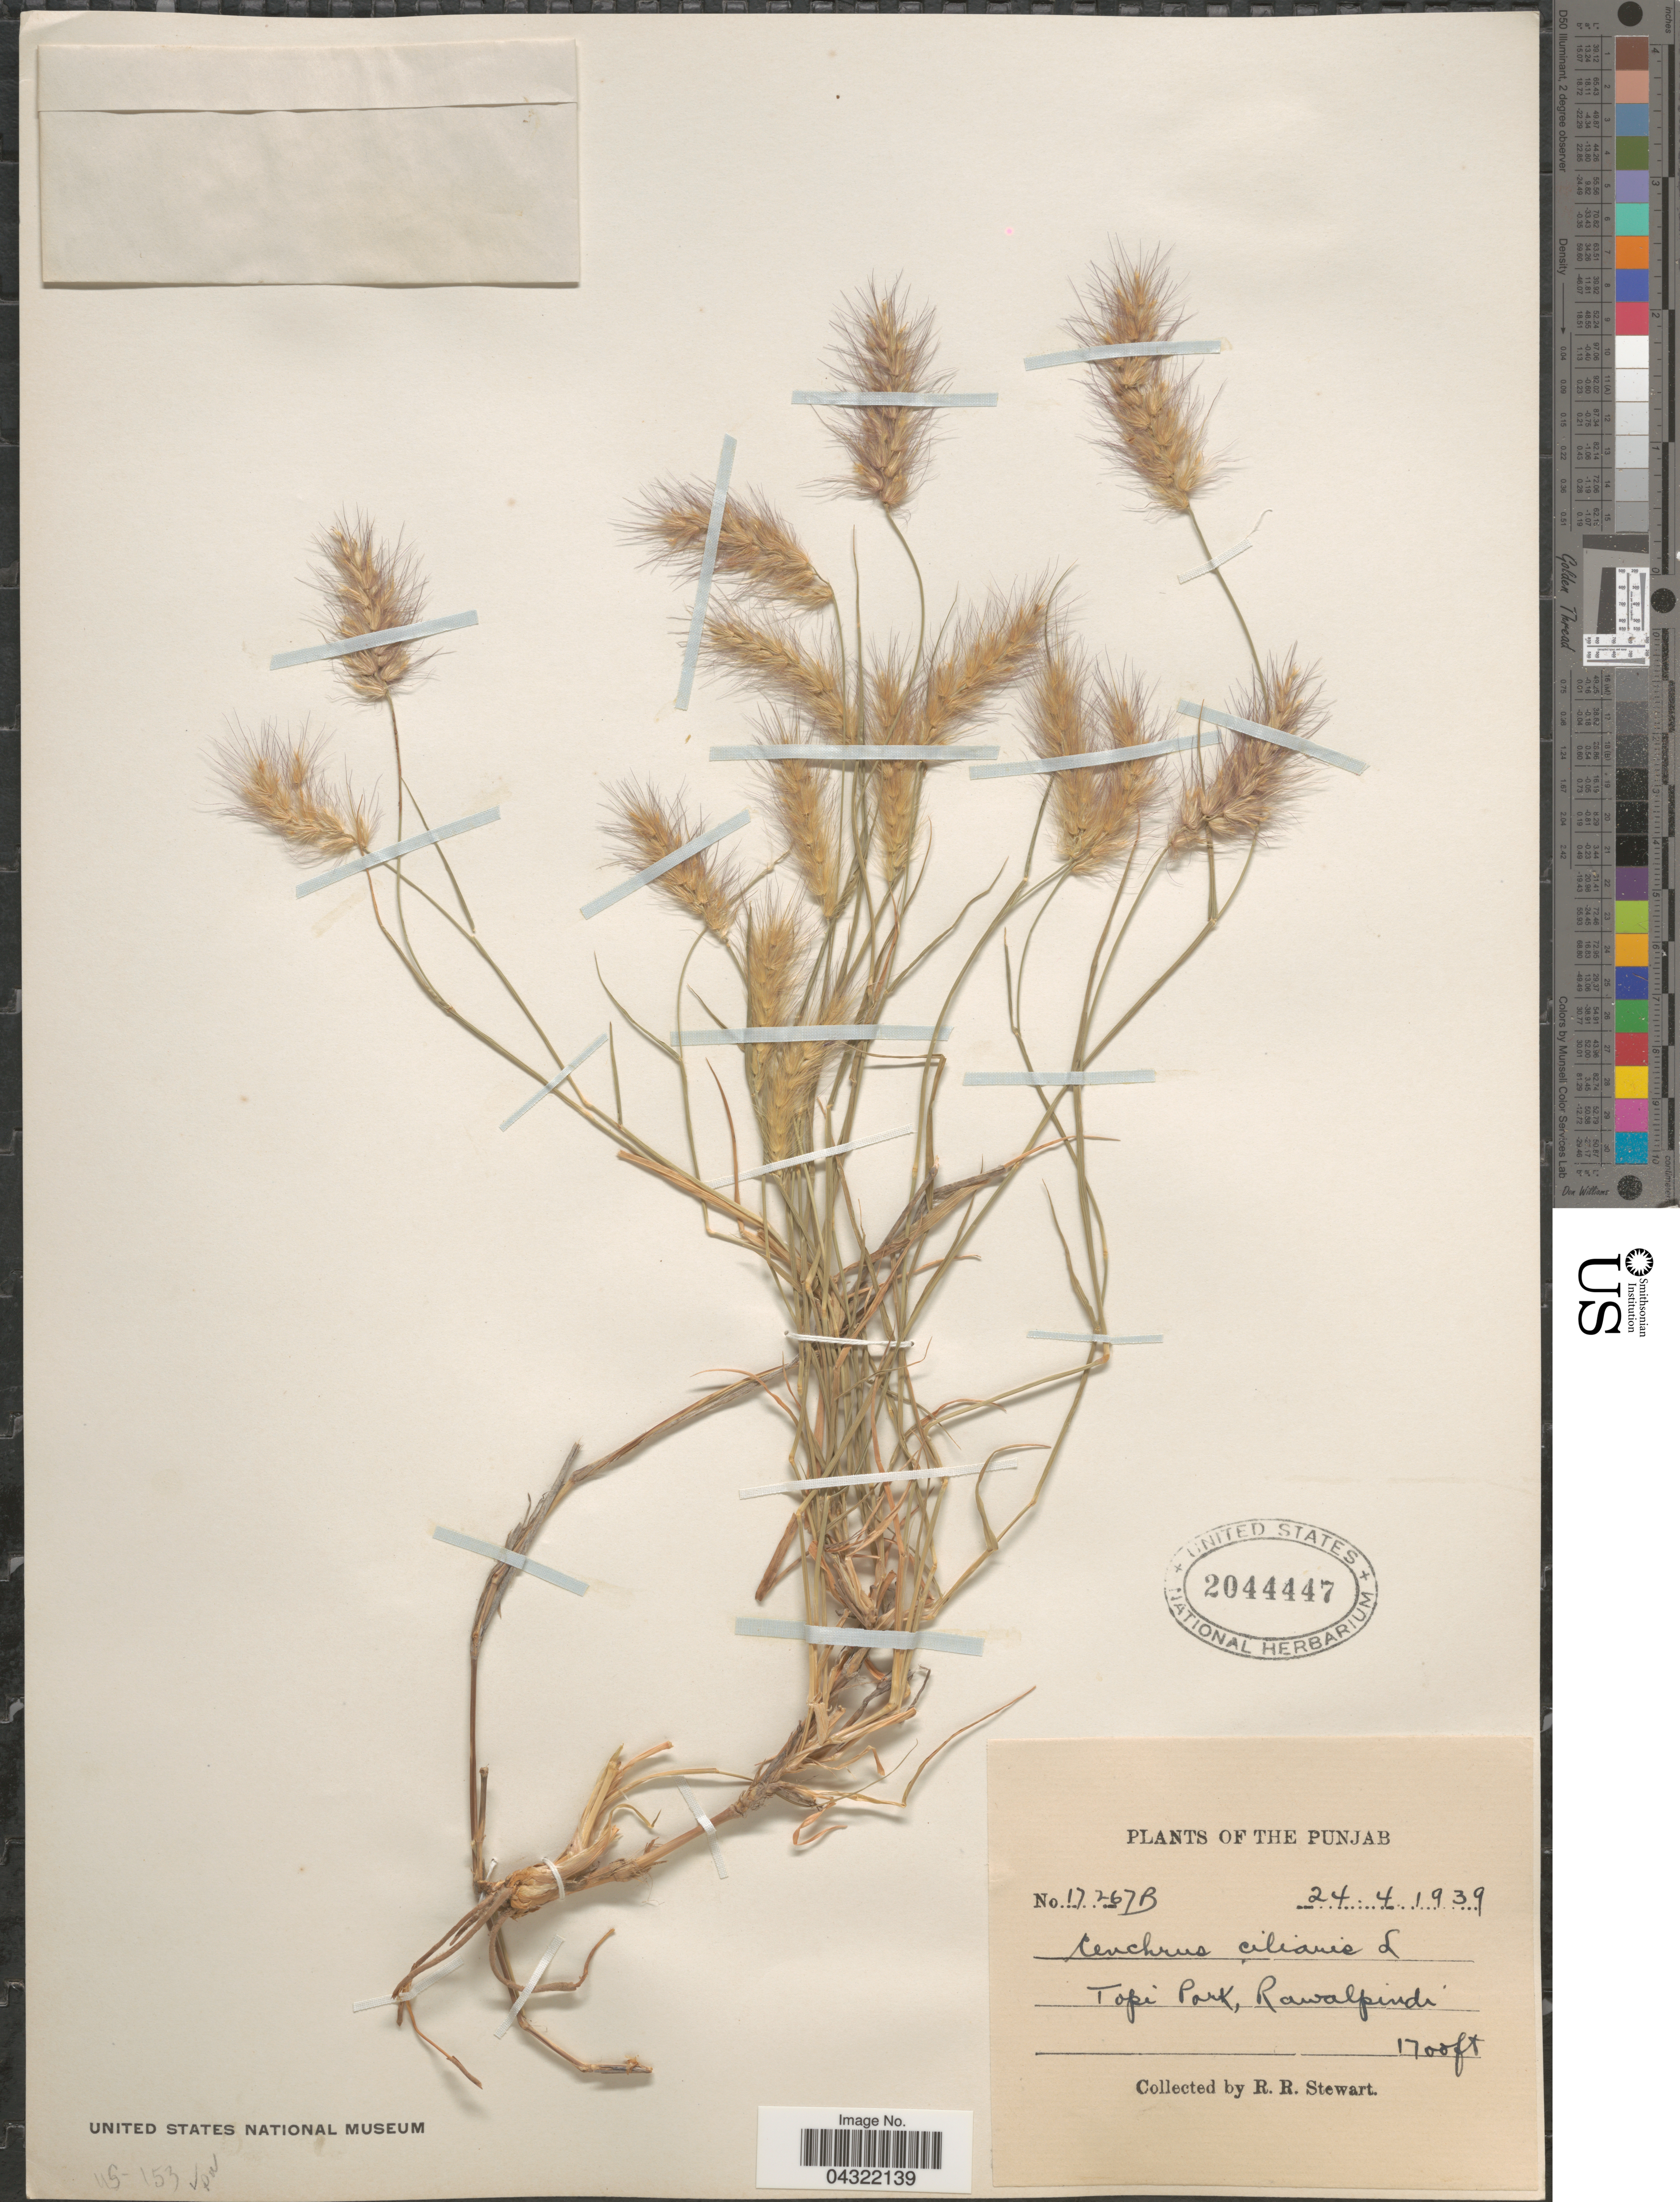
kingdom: Plantae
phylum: Tracheophyta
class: Liliopsida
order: Poales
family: Poaceae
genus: Cenchrus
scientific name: Cenchrus ciliaris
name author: L.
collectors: R. Stewart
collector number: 17267B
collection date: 1939-04-24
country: Pakistan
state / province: Punjab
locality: The Punjab. Topi Park, Rawalpindi.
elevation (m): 518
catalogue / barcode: US 2044447